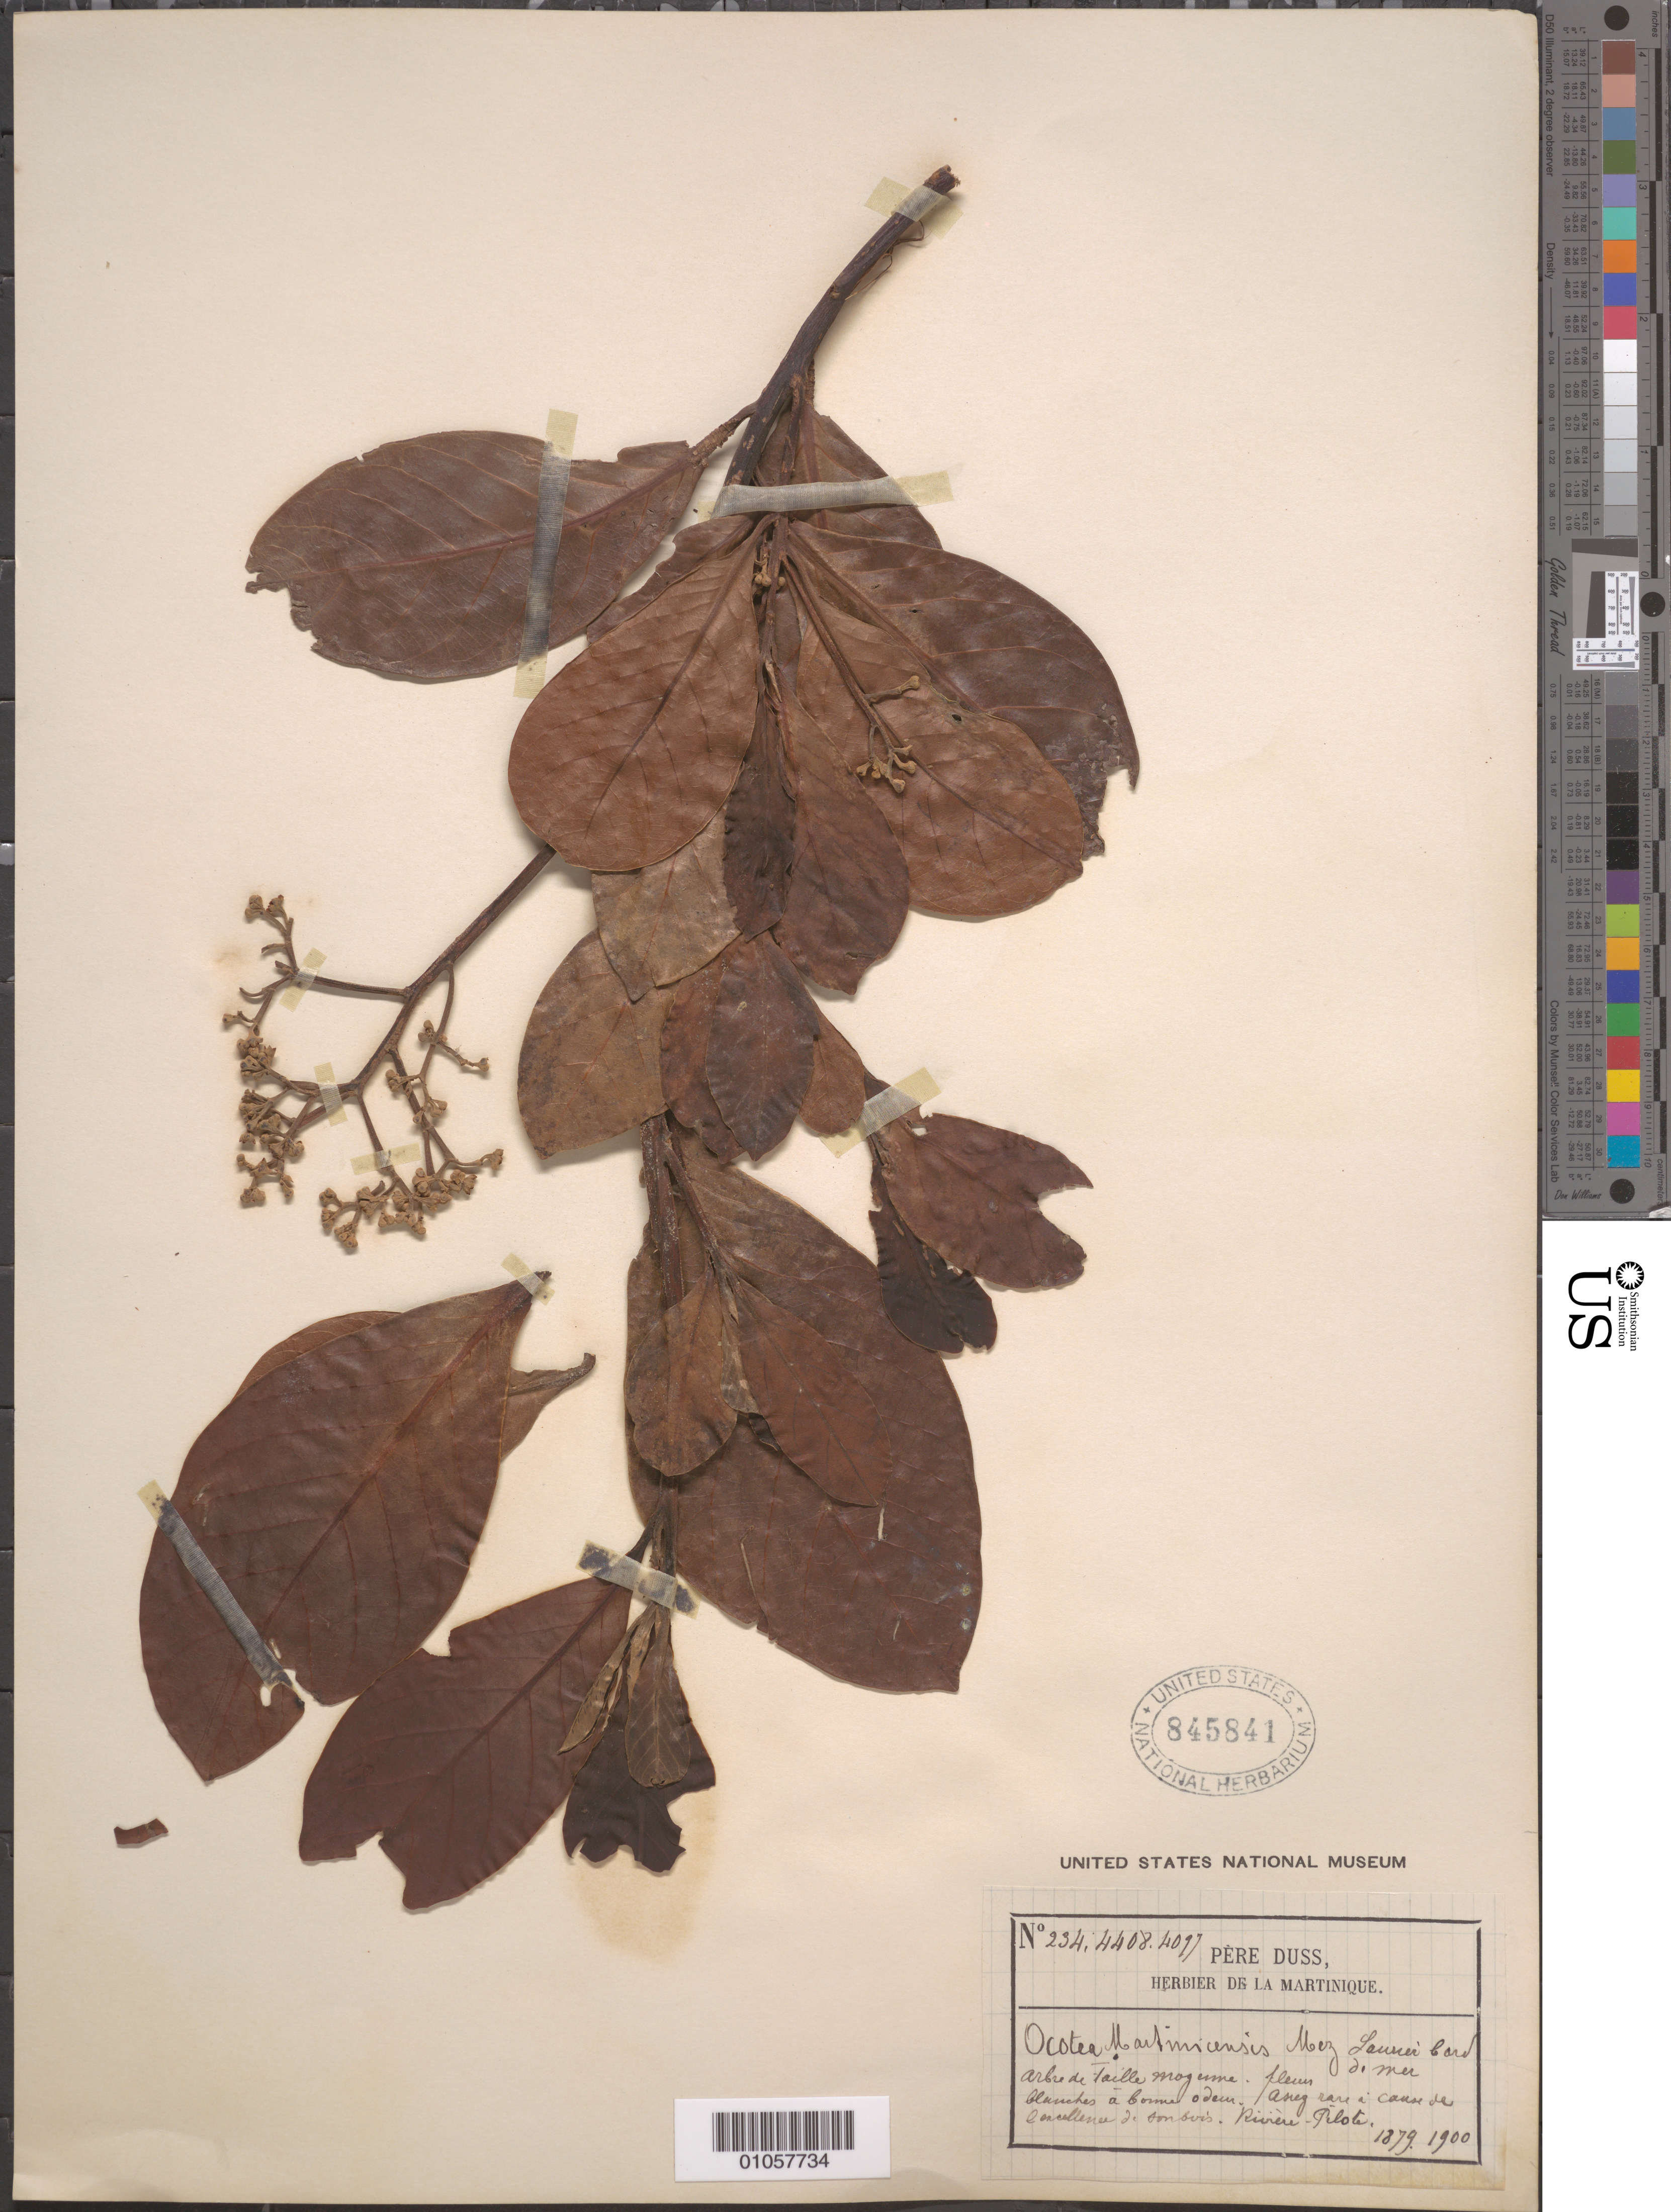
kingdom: Plantae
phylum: Tracheophyta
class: Magnoliopsida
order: Laurales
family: Lauraceae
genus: Ocotea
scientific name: Ocotea martinicensis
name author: Mez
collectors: Père Duss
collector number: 234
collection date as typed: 1879 to -- --- 1900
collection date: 1879/1900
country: Martinique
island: Martinique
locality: Riv. Pilote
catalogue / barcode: US 845841